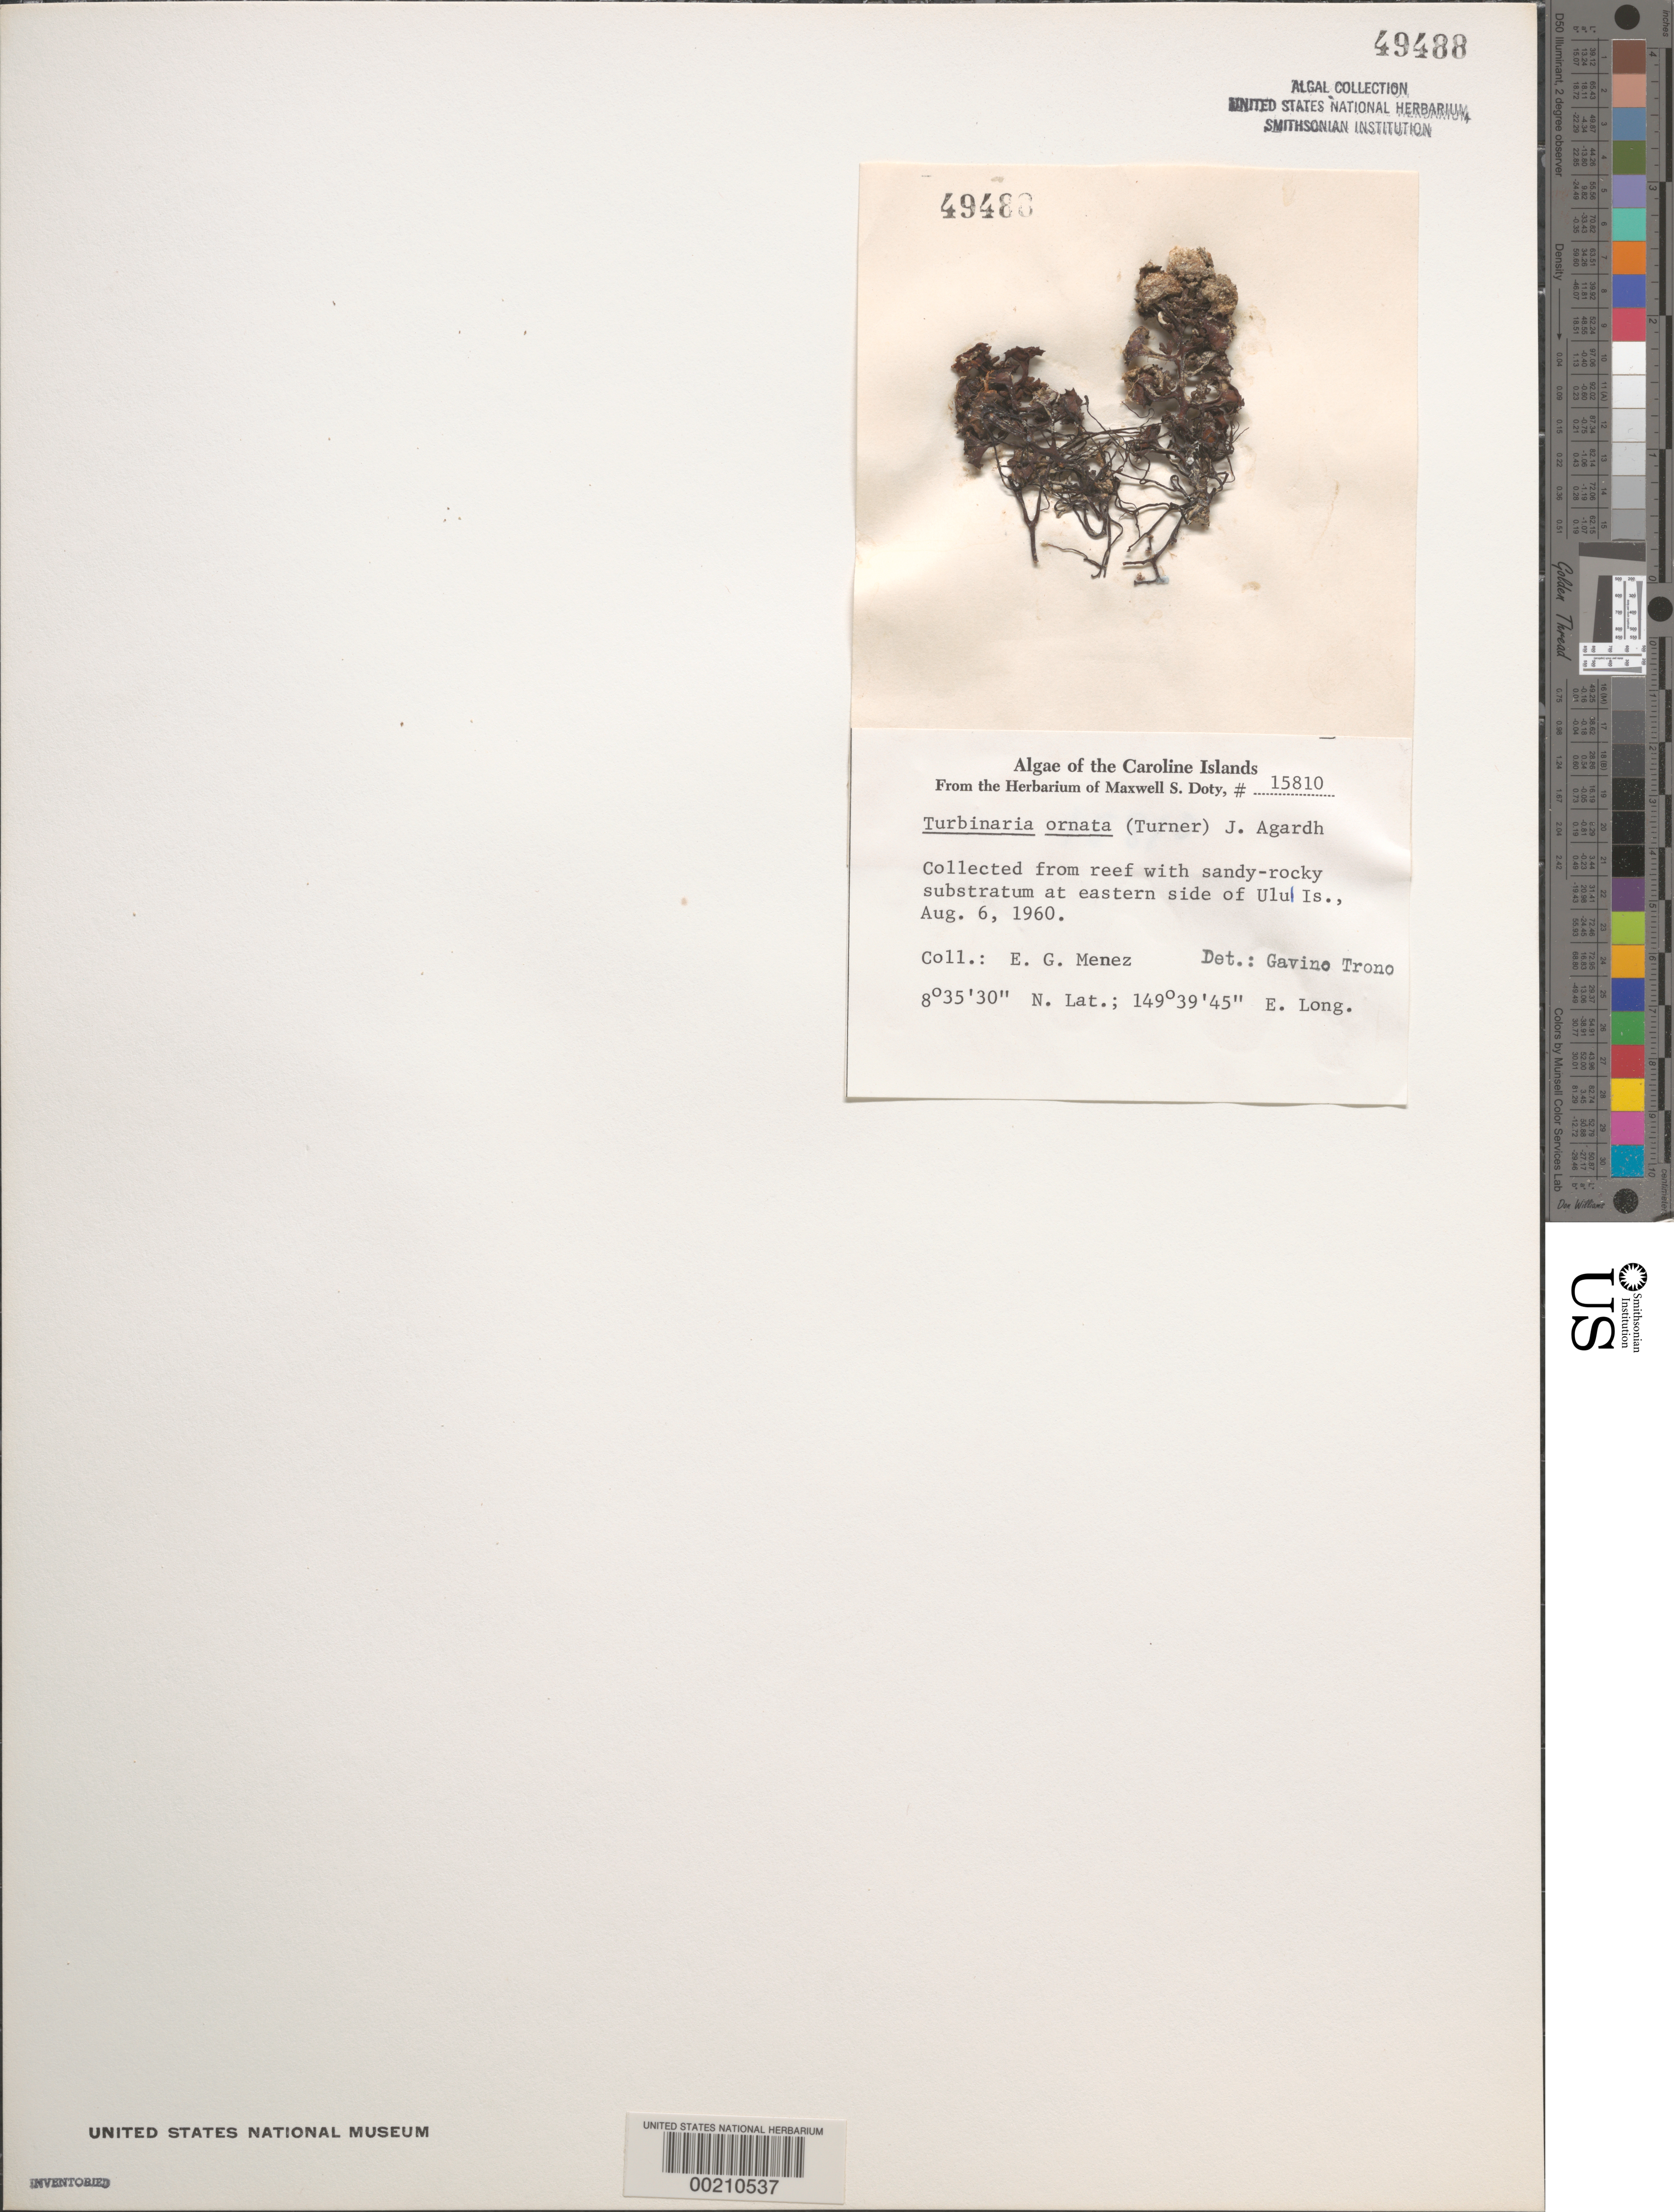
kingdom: Chromista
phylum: Ochrophyta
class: Phaeophyceae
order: Fucales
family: Sargassaceae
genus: Turbinaria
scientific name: Turbinaria ornata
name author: (Turner) J. Agardh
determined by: Trono, Gavino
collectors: Meñez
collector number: MSD 15810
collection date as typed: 06 Aug 1960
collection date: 1960-08-06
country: Micronesia, Federated States of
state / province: Truk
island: Namonuito Atoll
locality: Ulal Islet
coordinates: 8 35' 30" N, 149 39' 45" E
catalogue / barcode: US 49488